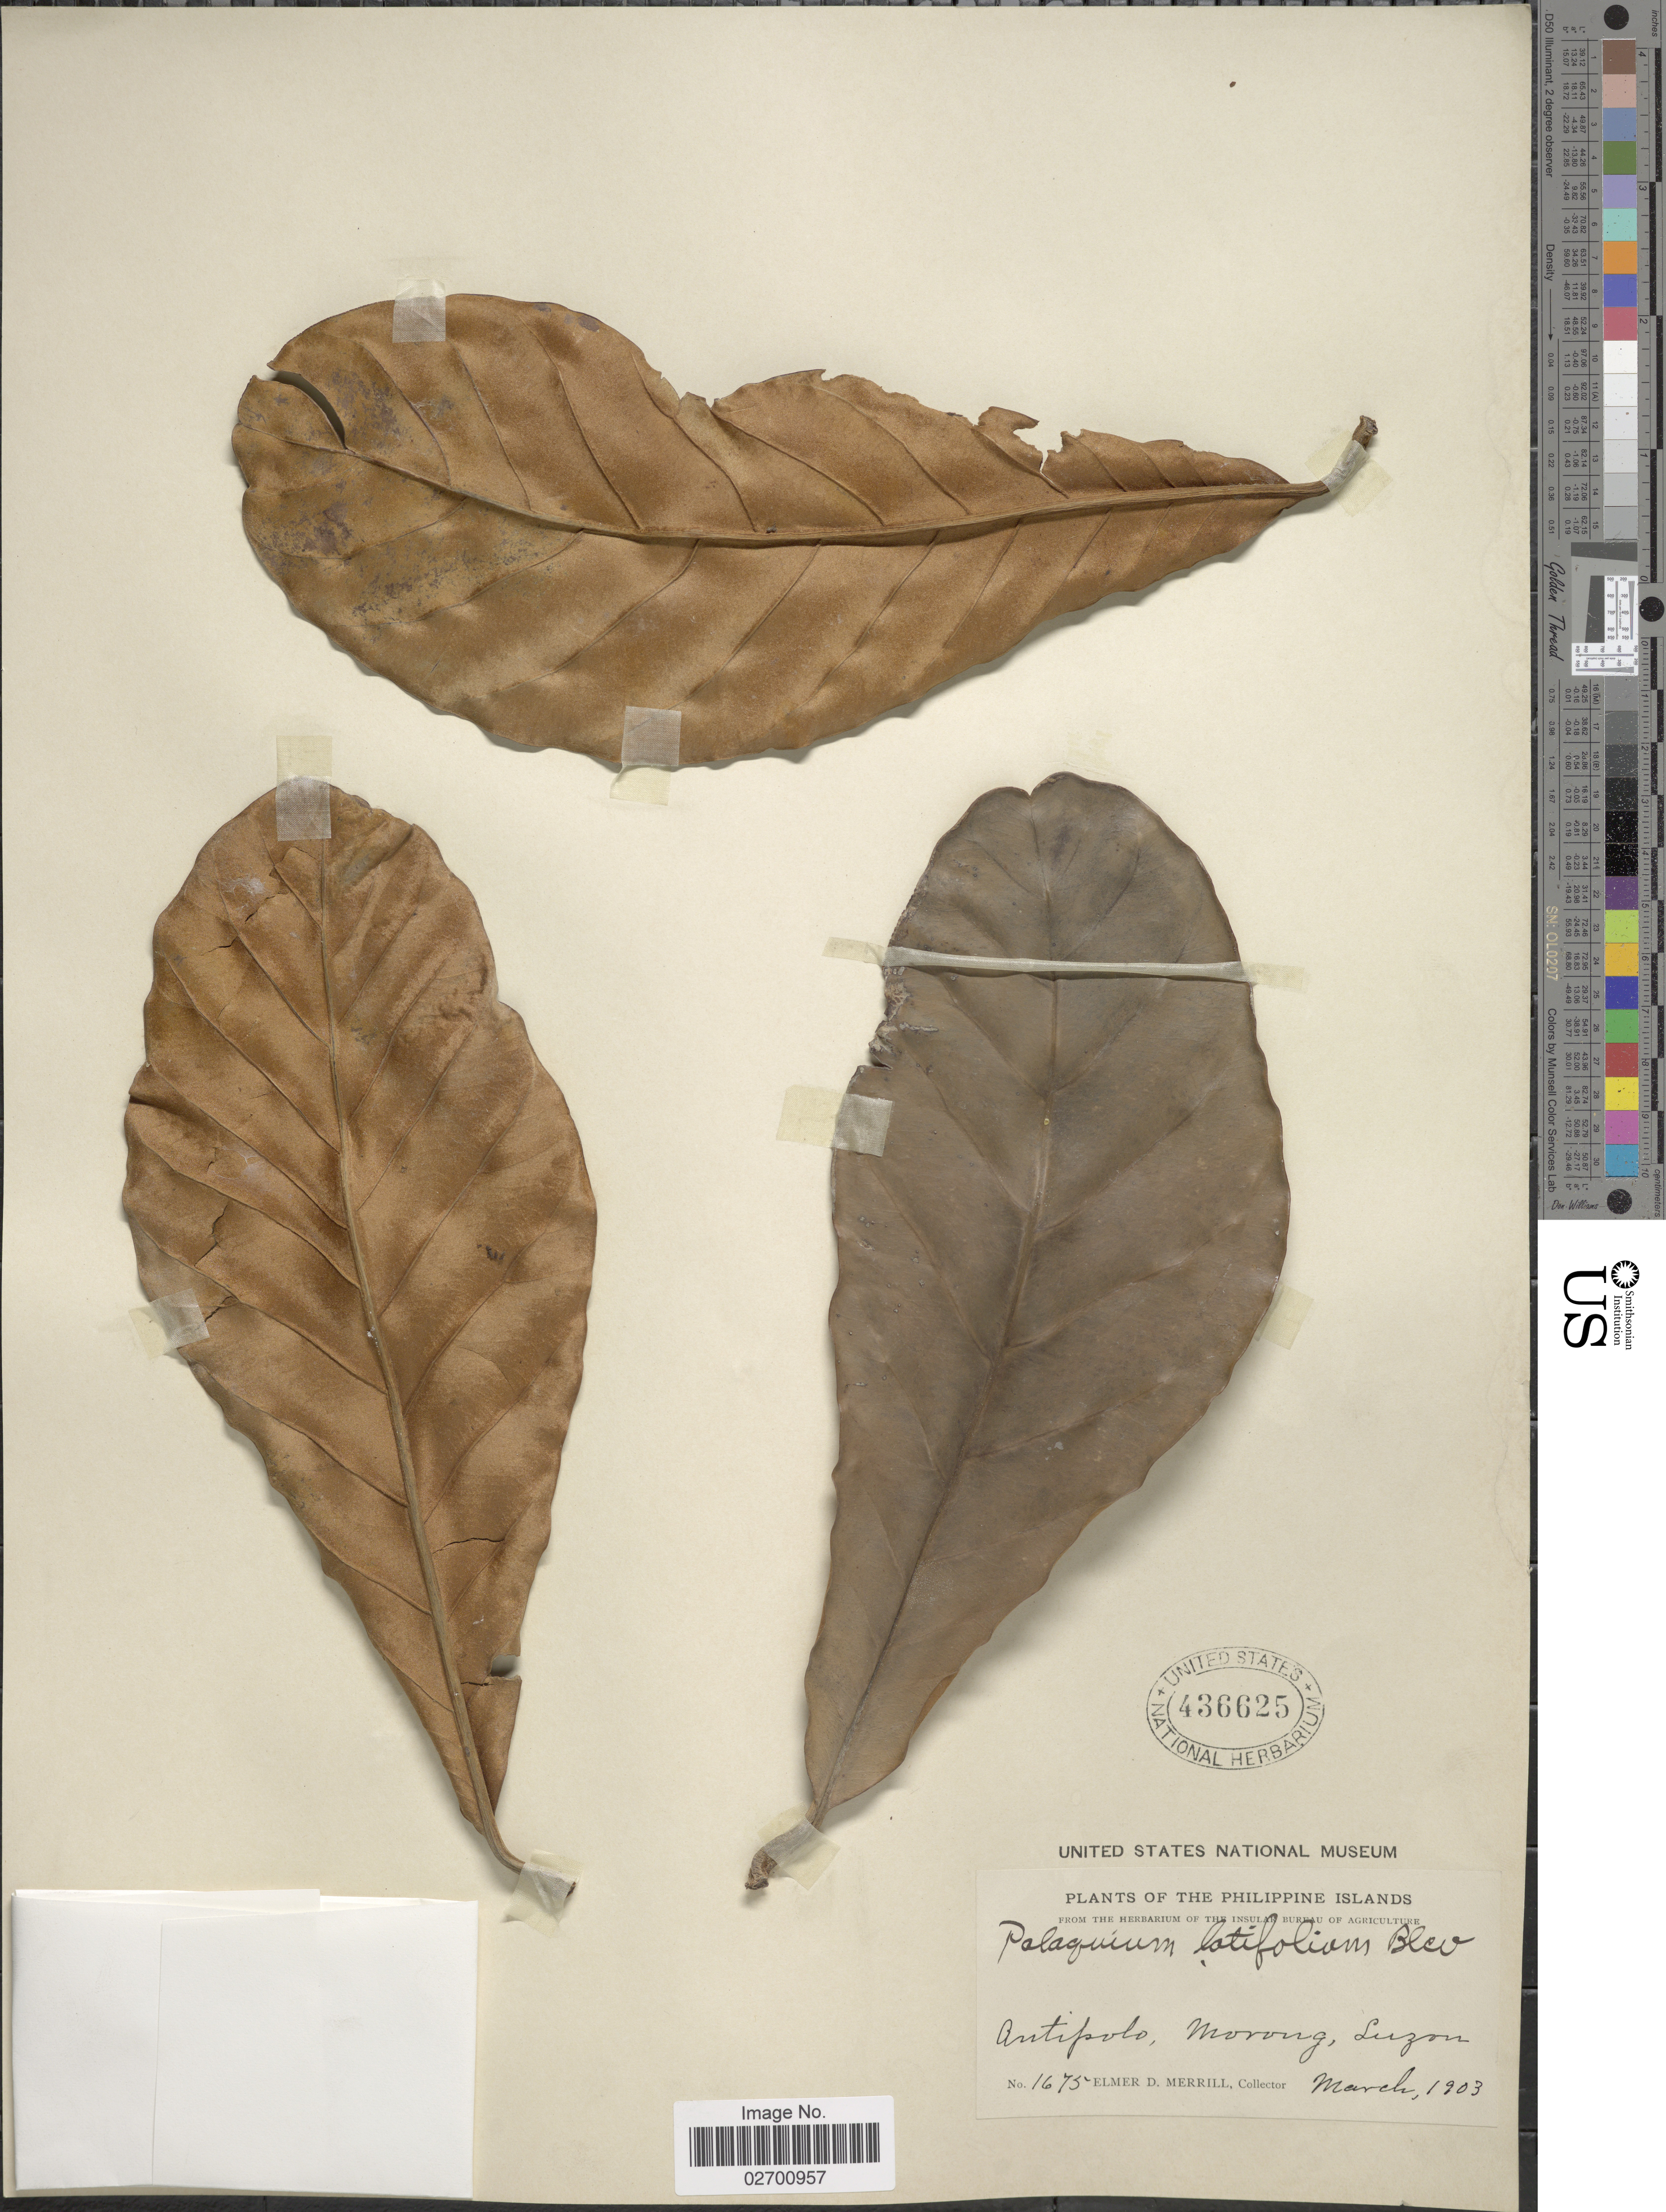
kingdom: Plantae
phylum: Tracheophyta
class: Magnoliopsida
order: Ericales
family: Sapotaceae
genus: Palaquium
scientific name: Palaquium philippense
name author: (Perr.) C.B. Rob.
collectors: E. D. Merrill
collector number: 1675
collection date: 1903-03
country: Philippines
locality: Antipolo, Morong, Luzon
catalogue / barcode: US 436625